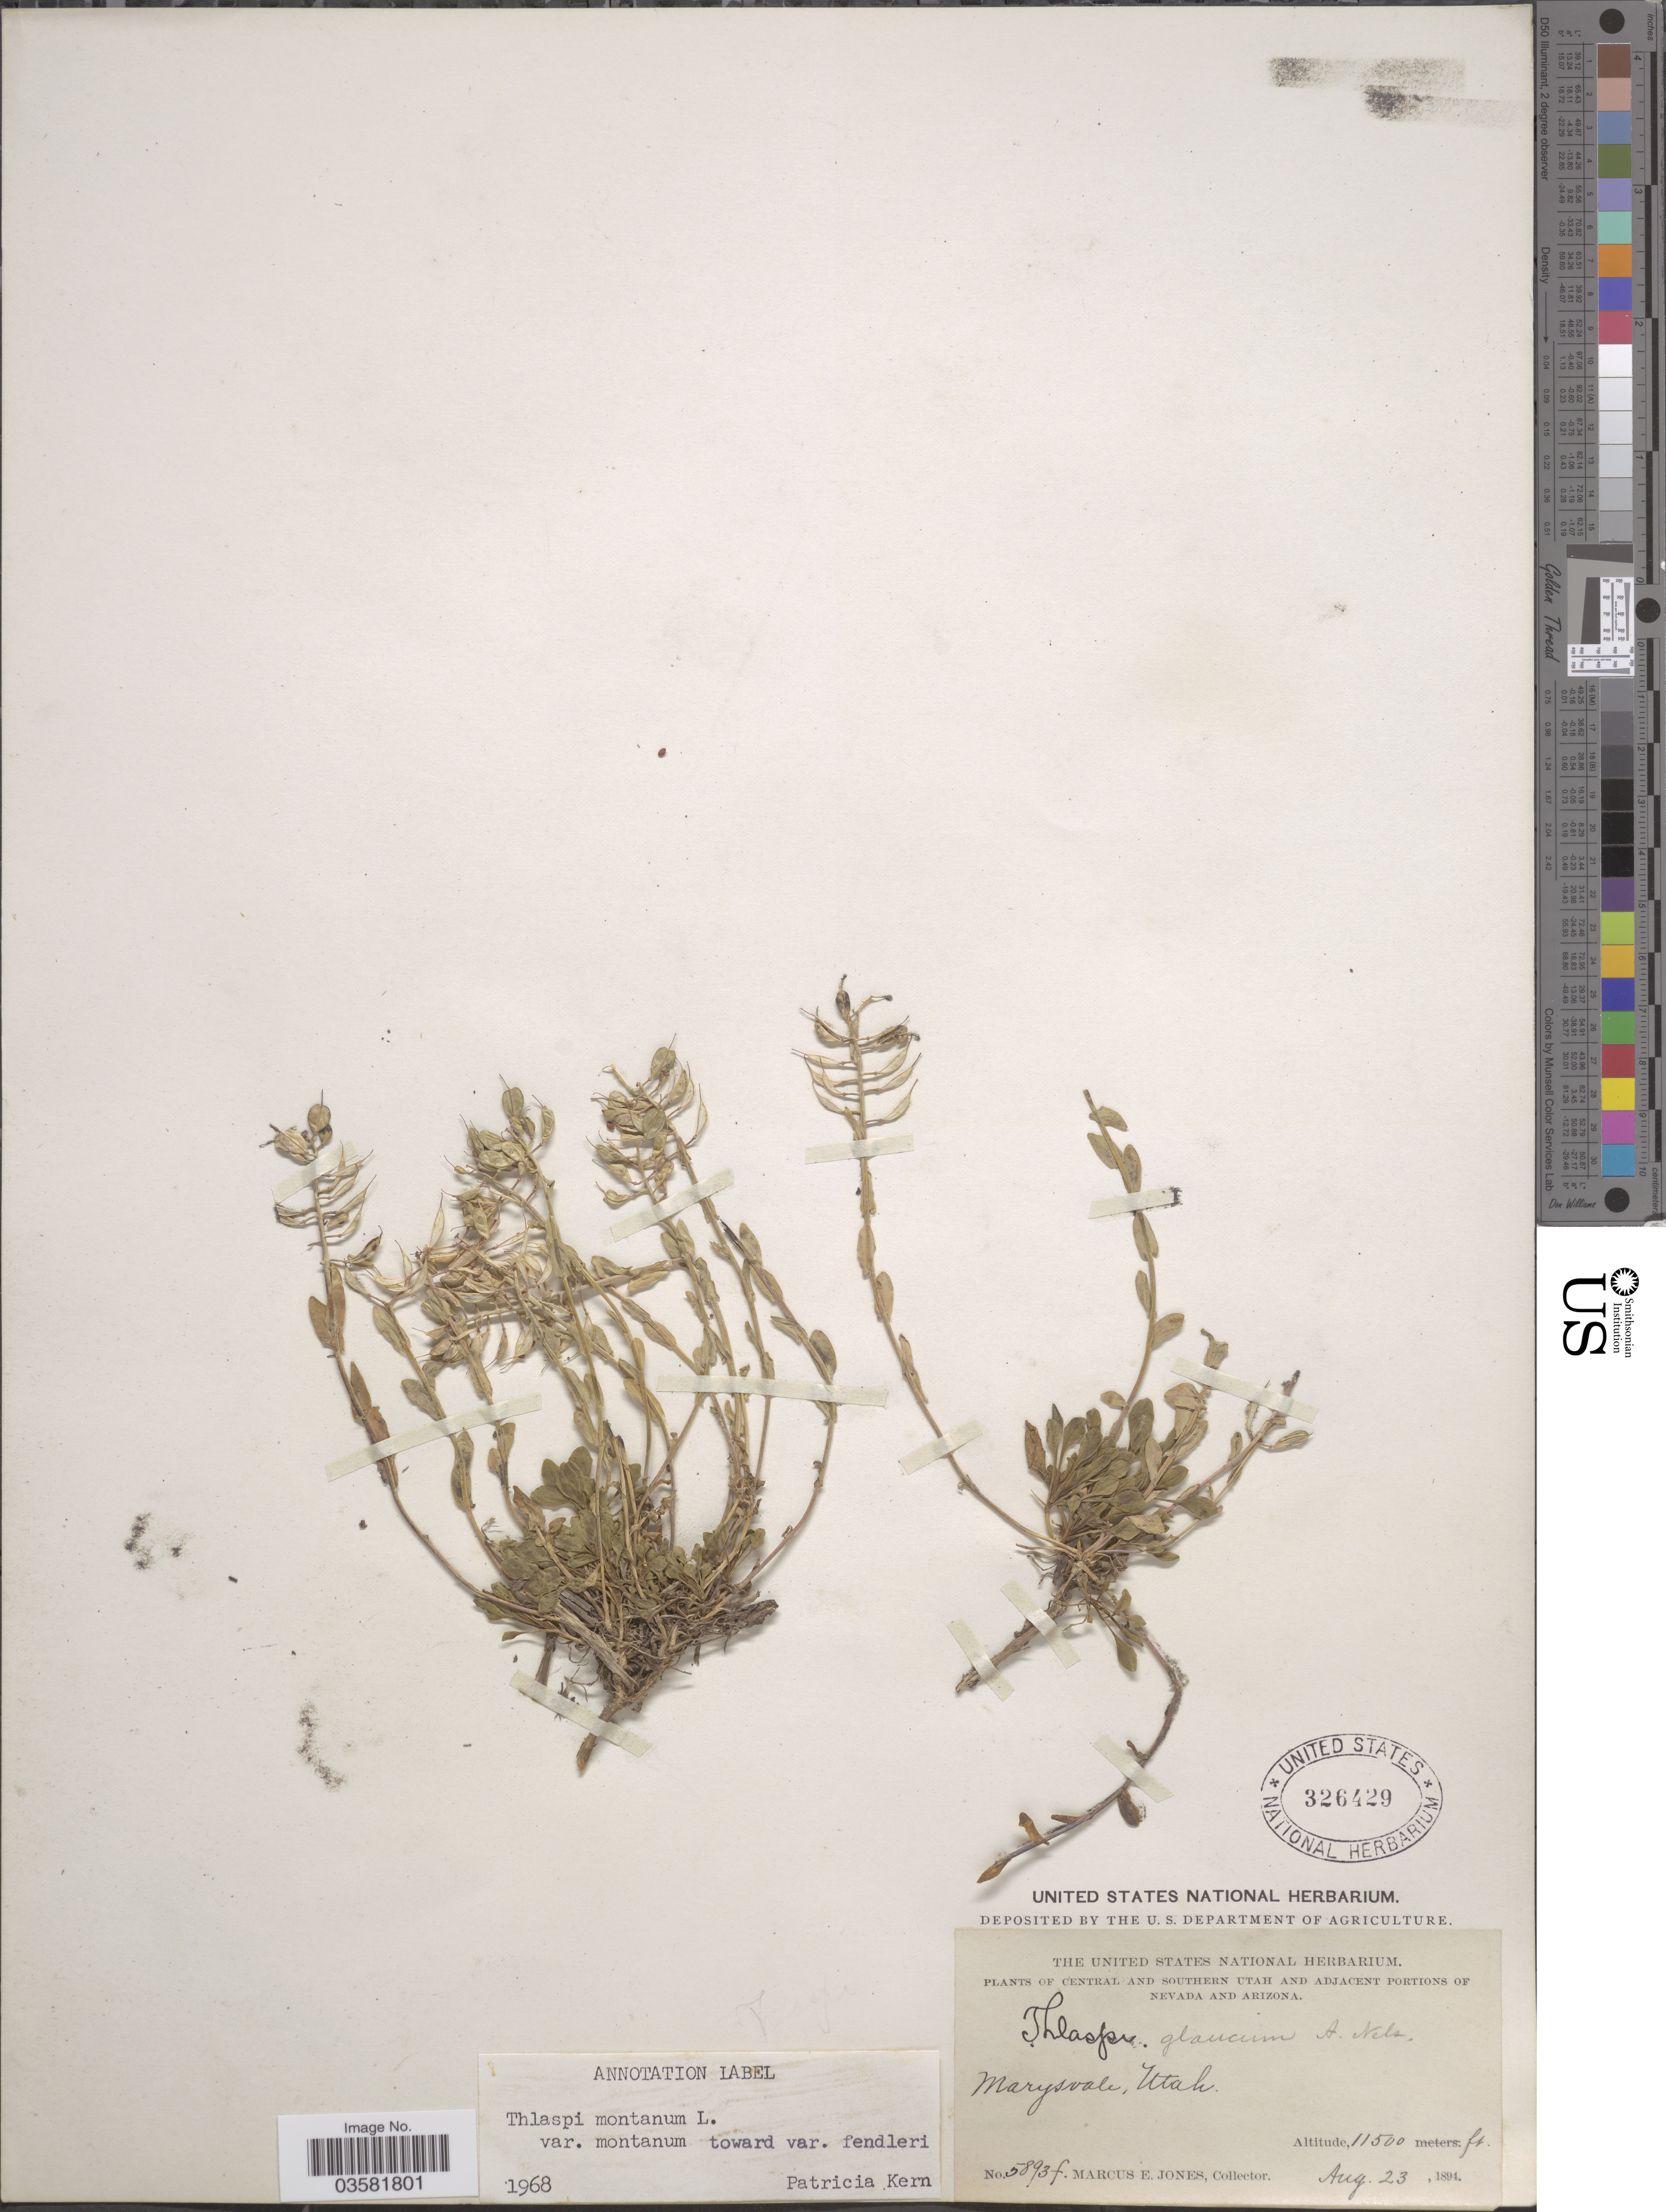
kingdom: Plantae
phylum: Tracheophyta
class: Magnoliopsida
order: Brassicales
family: Brassicaceae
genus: Thlaspi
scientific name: Thlaspi montanum var. montanum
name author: L.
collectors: M. E. Jones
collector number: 5893f.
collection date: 1894-08-23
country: United States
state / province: Utah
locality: Central and Southern Utah. Marysvale.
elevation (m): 3505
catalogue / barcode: US 326429